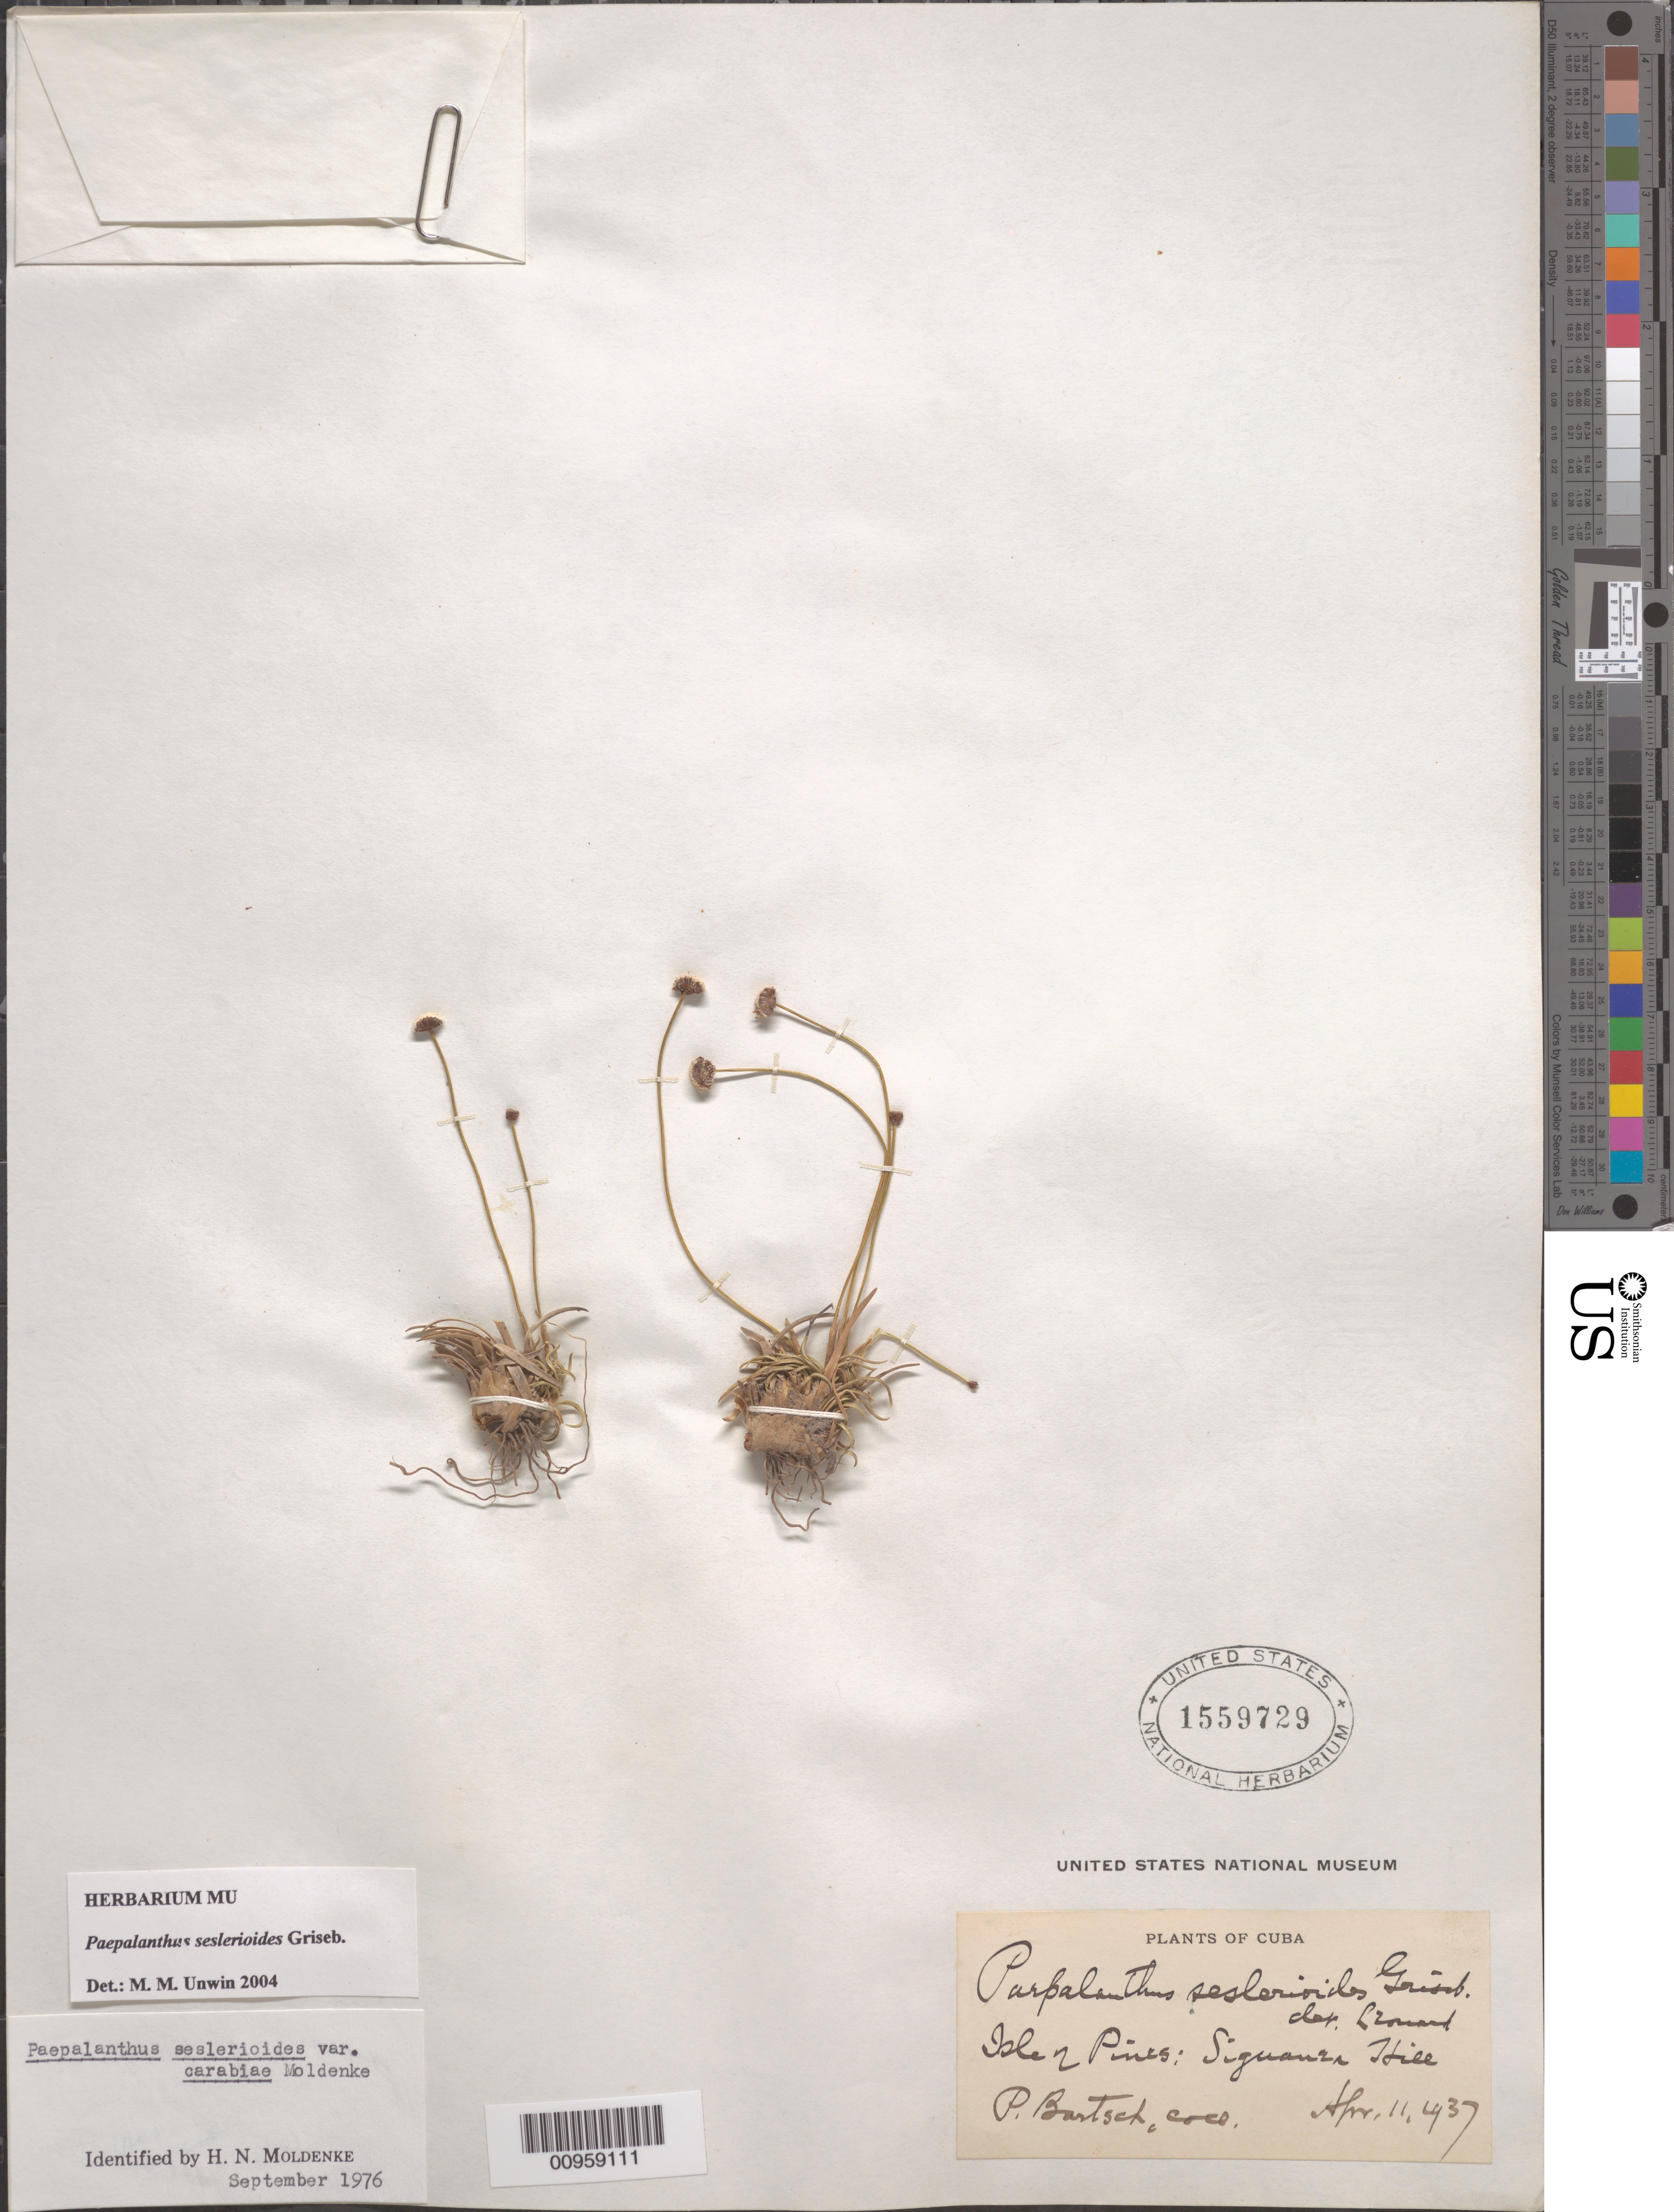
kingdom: Plantae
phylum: Tracheophyta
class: Liliopsida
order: Poales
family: Eriocaulaceae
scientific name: Giuliettia seslerioides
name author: (Griseb.) Andrino & Sano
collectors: P. Bartsch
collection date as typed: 11 Apr 1937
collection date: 1937-04-11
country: Cuba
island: Isla de la Juventud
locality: Siguanea Hill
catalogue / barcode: US 1559729